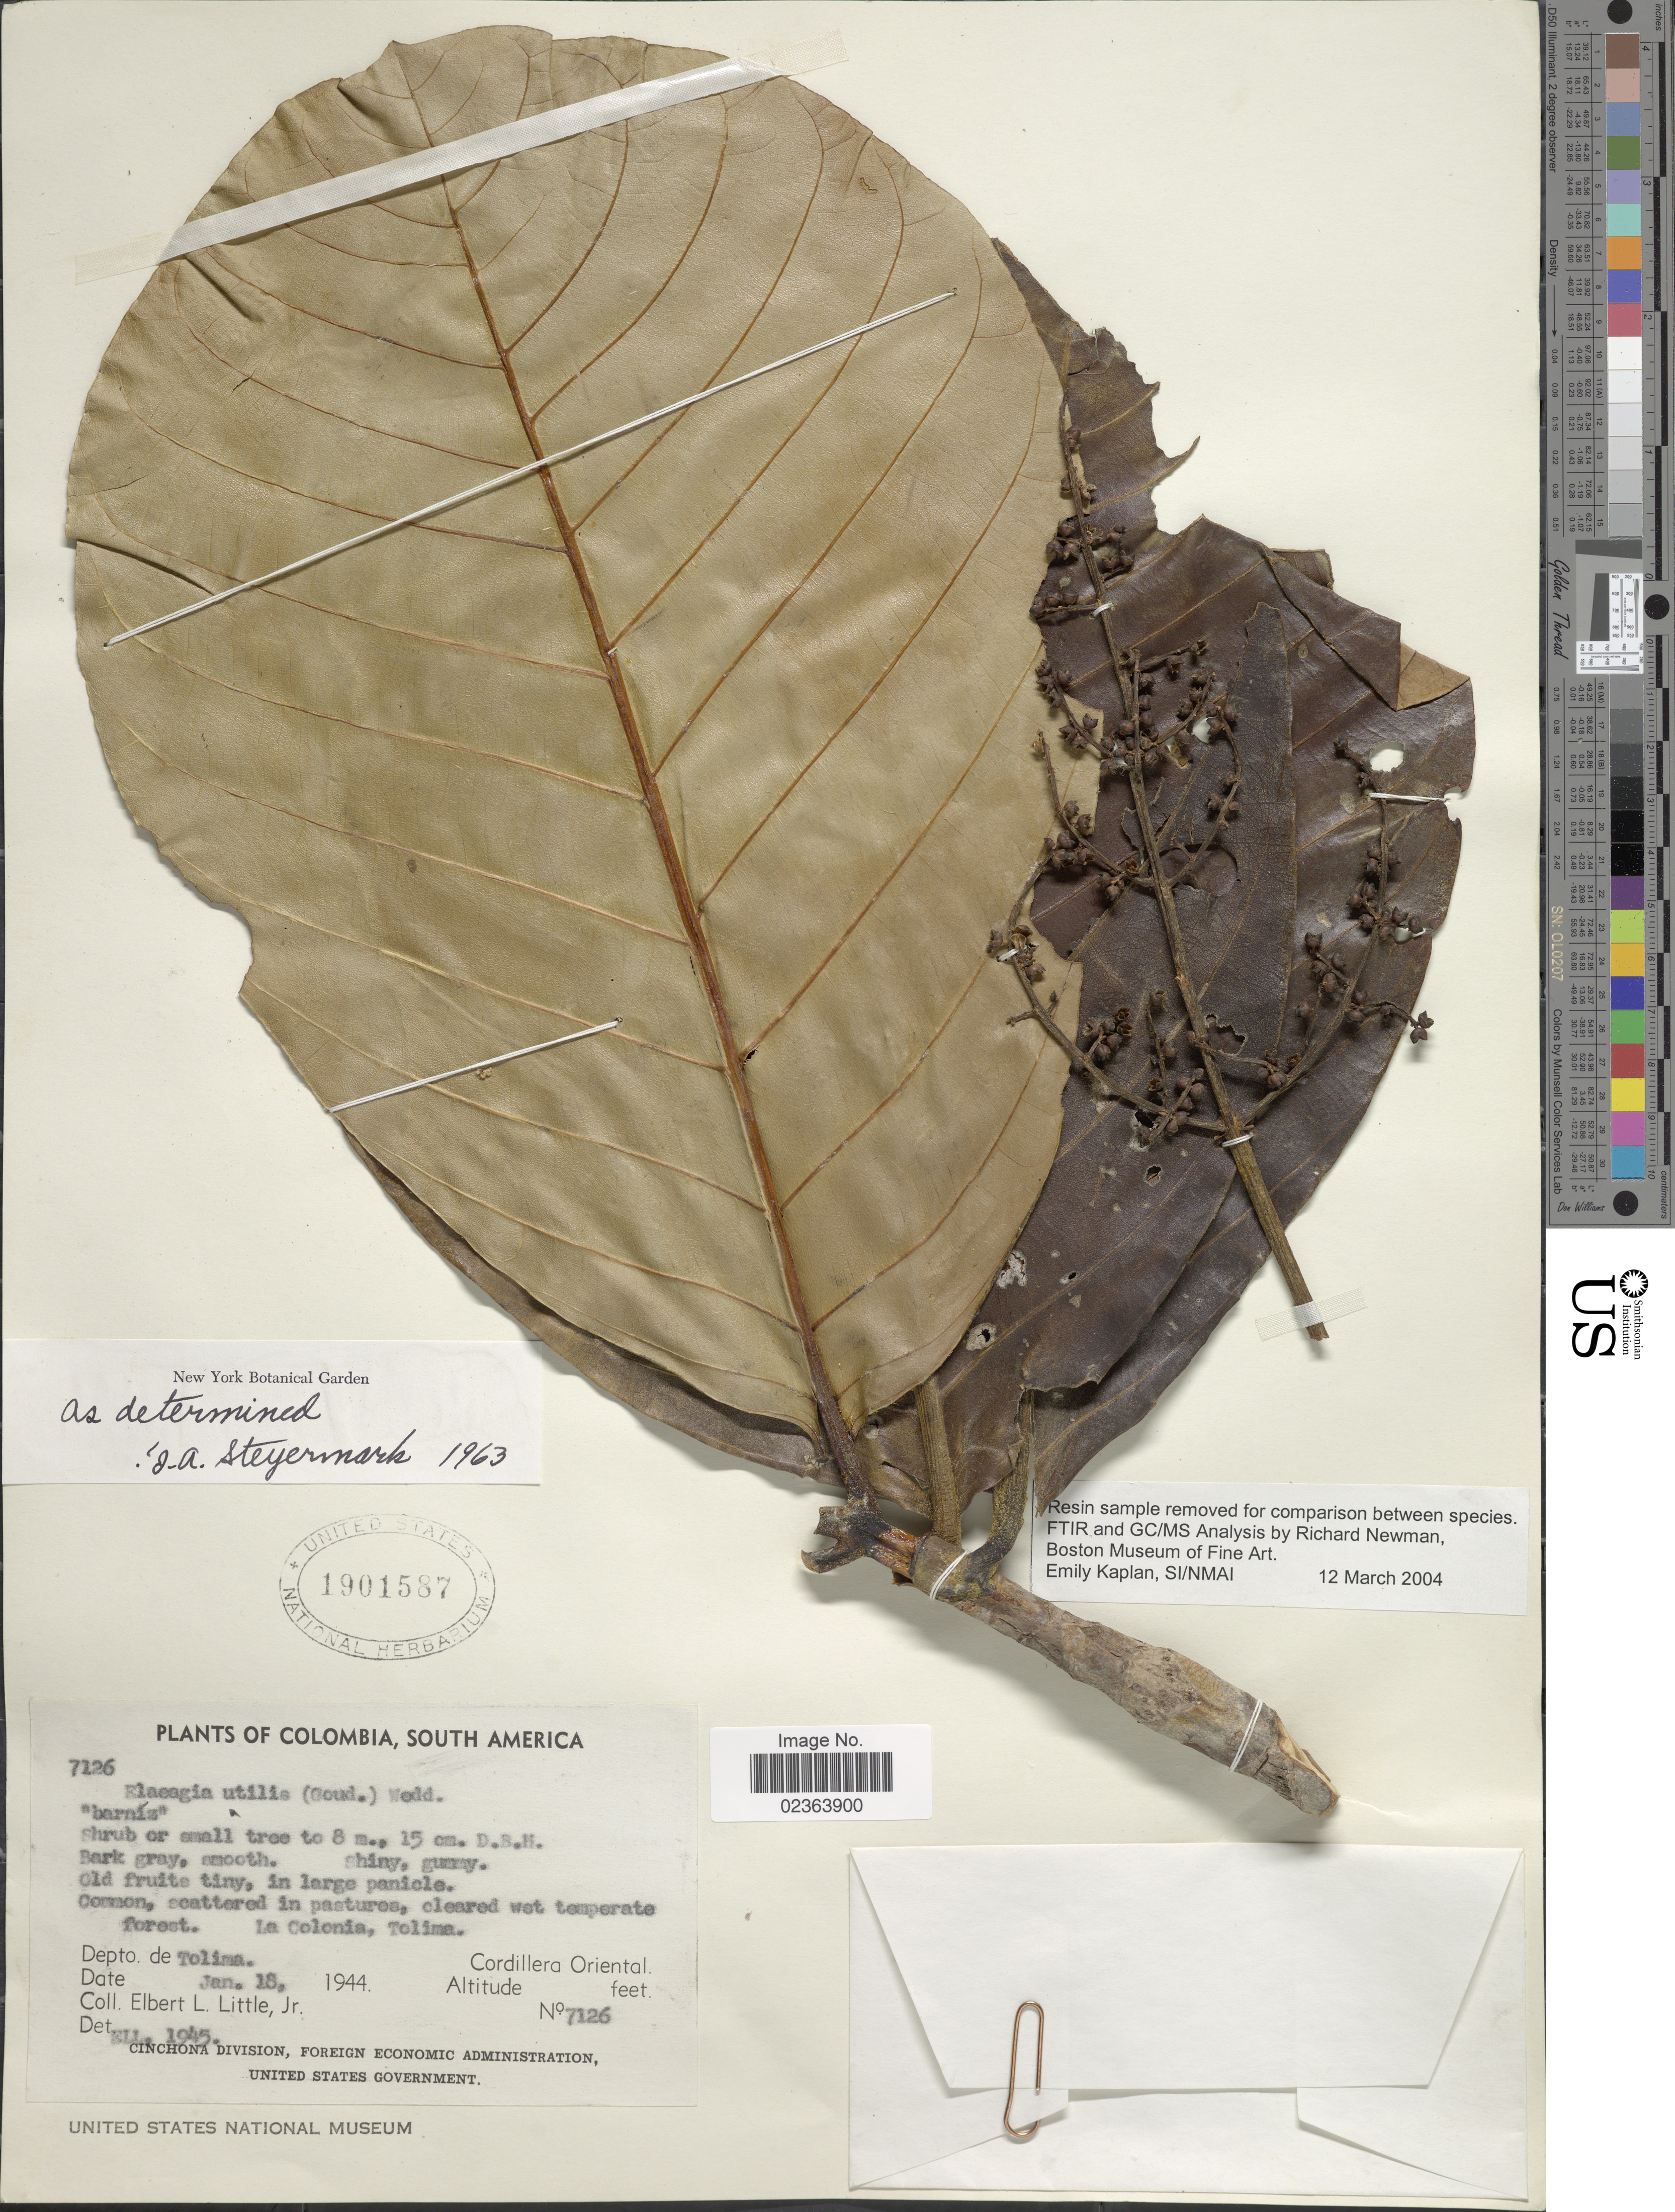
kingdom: Plantae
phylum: Tracheophyta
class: Magnoliopsida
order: Gentianales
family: Rubiaceae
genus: Elaeagia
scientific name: Elaeagia utilis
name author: (Goudot) Wedd.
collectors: E. L. Little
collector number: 7126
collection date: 1944-01-18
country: Colombia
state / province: Tolima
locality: Depto de Tolima, La Colonia, Tolima, Cordillera Oriental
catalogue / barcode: US 1901587